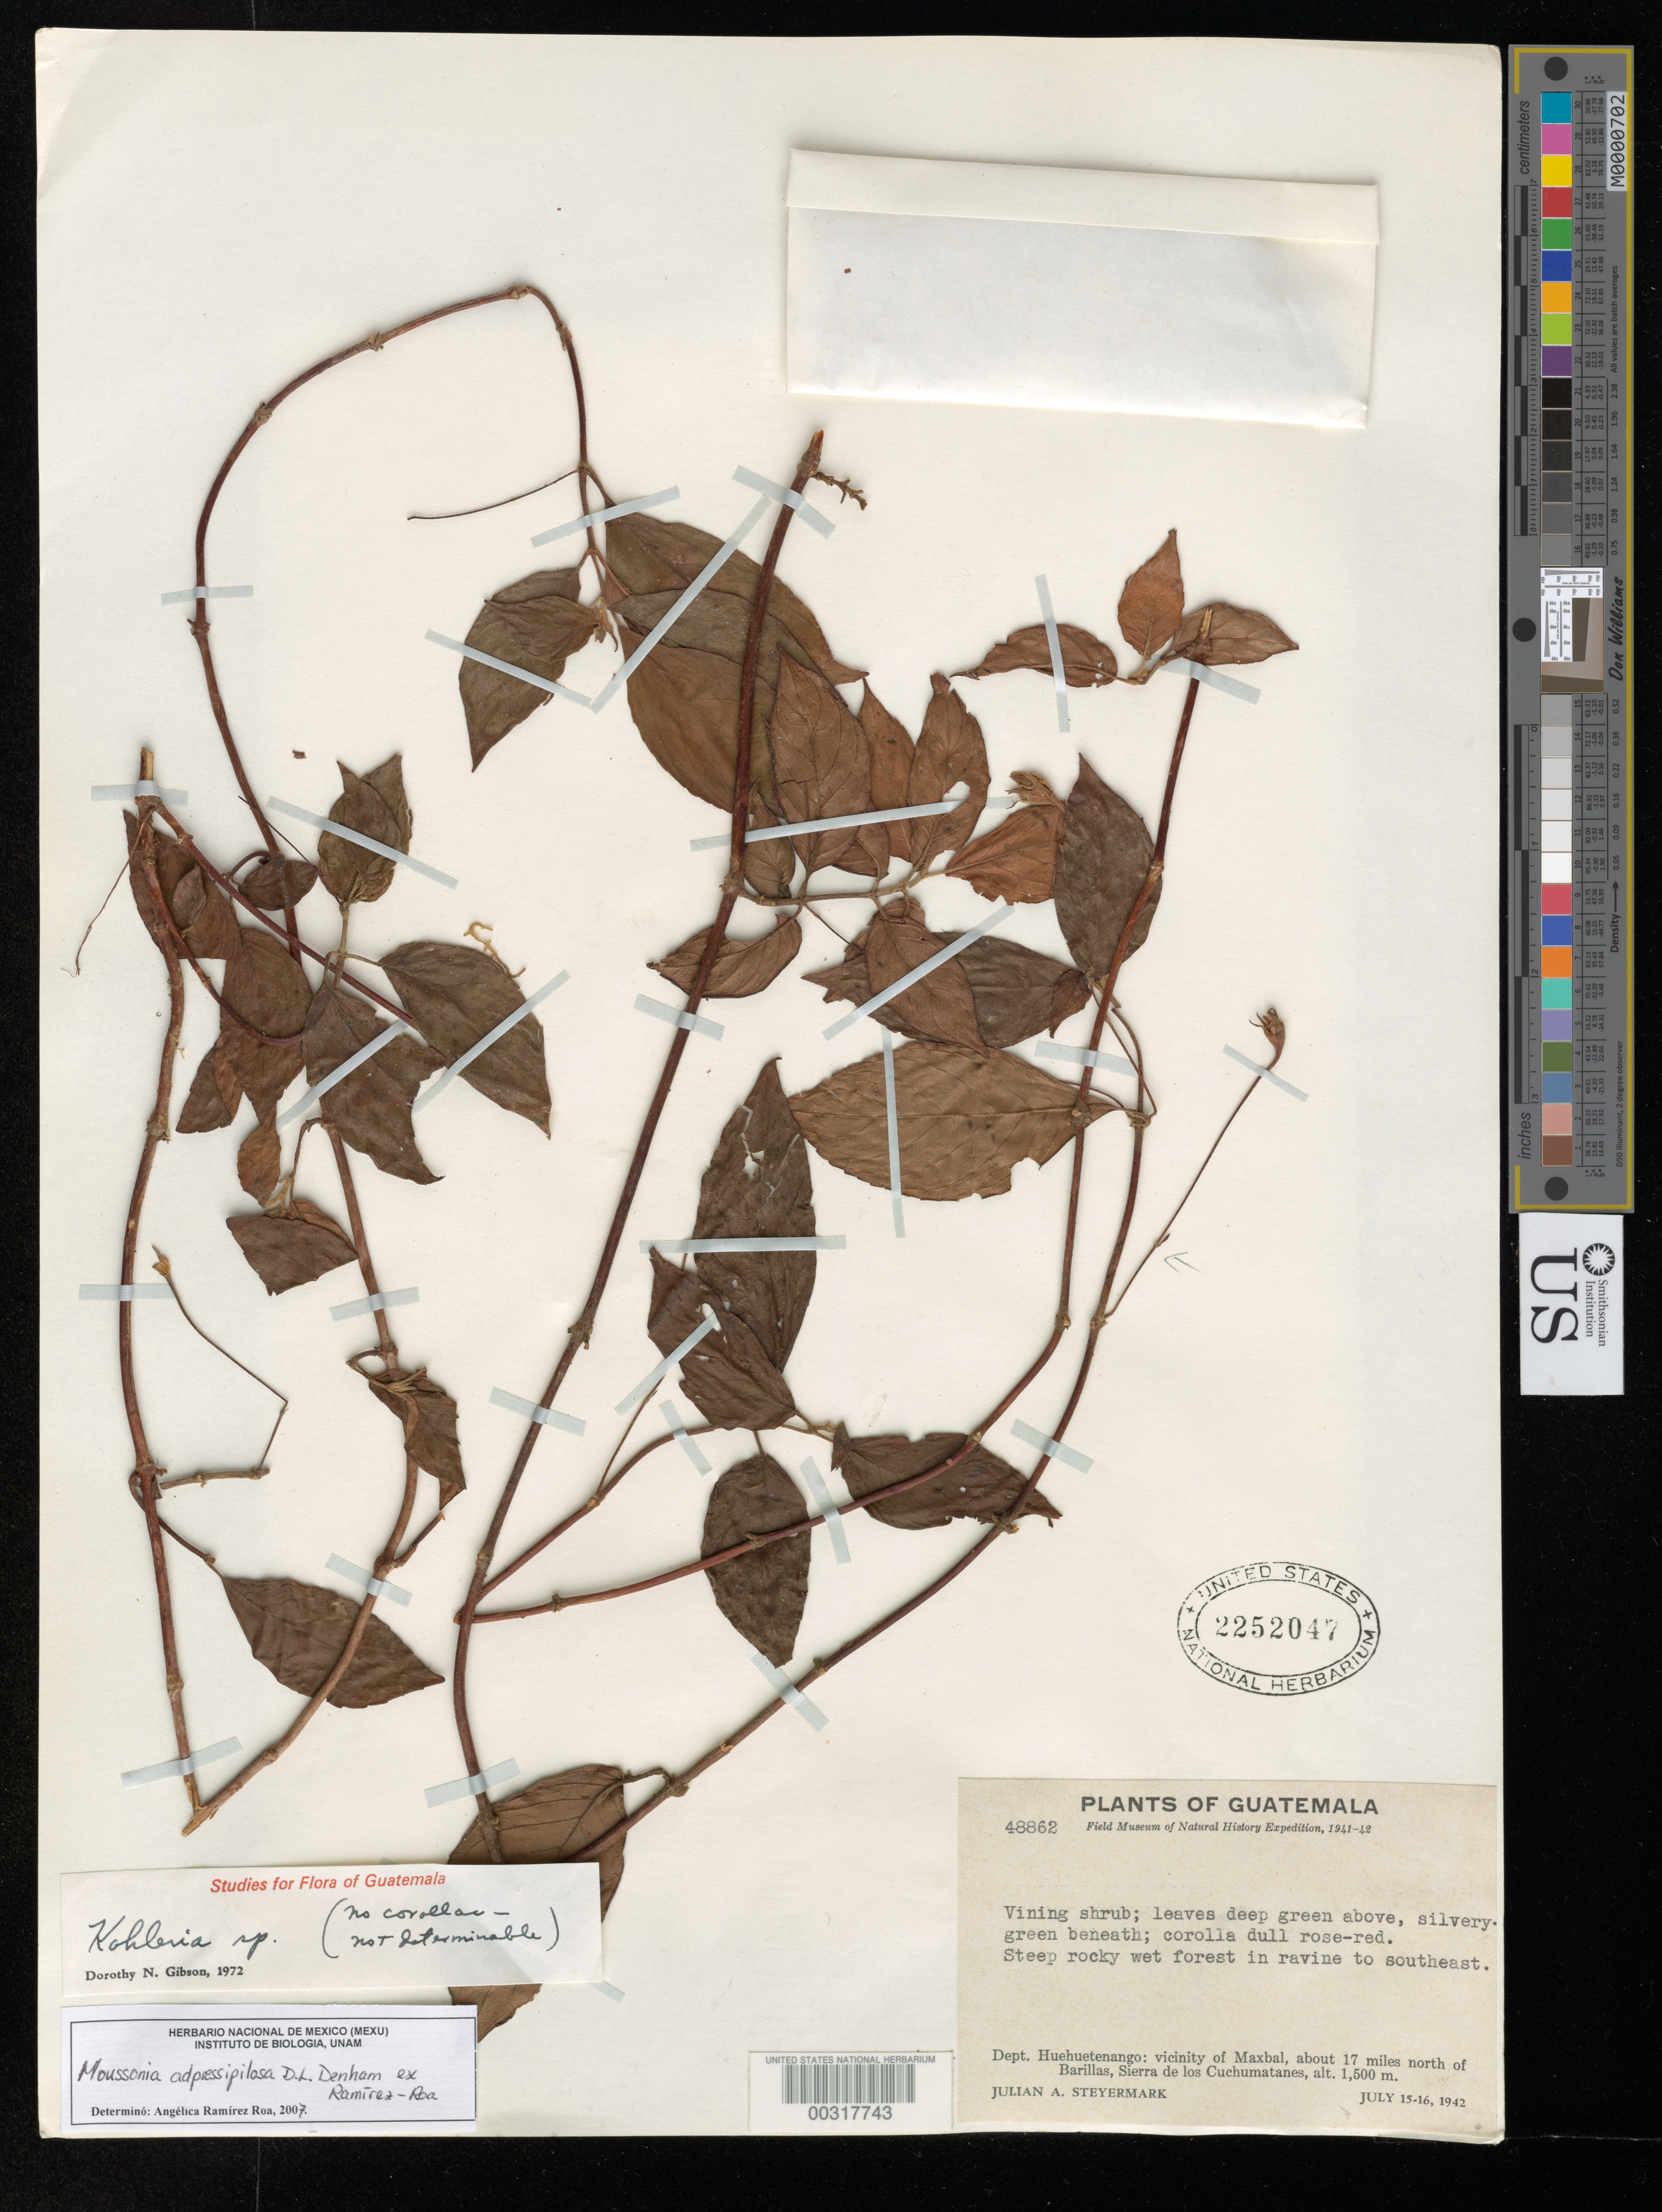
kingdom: Plantae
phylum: Tracheophyta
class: Magnoliopsida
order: Lamiales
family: Gesneriaceae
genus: Moussonia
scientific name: Moussonia adpressipilosa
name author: D.L. Denham ex Ram.-Roa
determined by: Ramírez-Roa, A.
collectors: J. Steyermark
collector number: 48862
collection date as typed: Jul 1942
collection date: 1942-07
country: Guatemala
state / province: Huehuetenango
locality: Vicinity of Maxbal, about 17 mi N of Barillas, Sierra de Los Cuchumatanes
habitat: Steep rocky wet forest in ravine to southeast.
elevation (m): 1500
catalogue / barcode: US 2252047